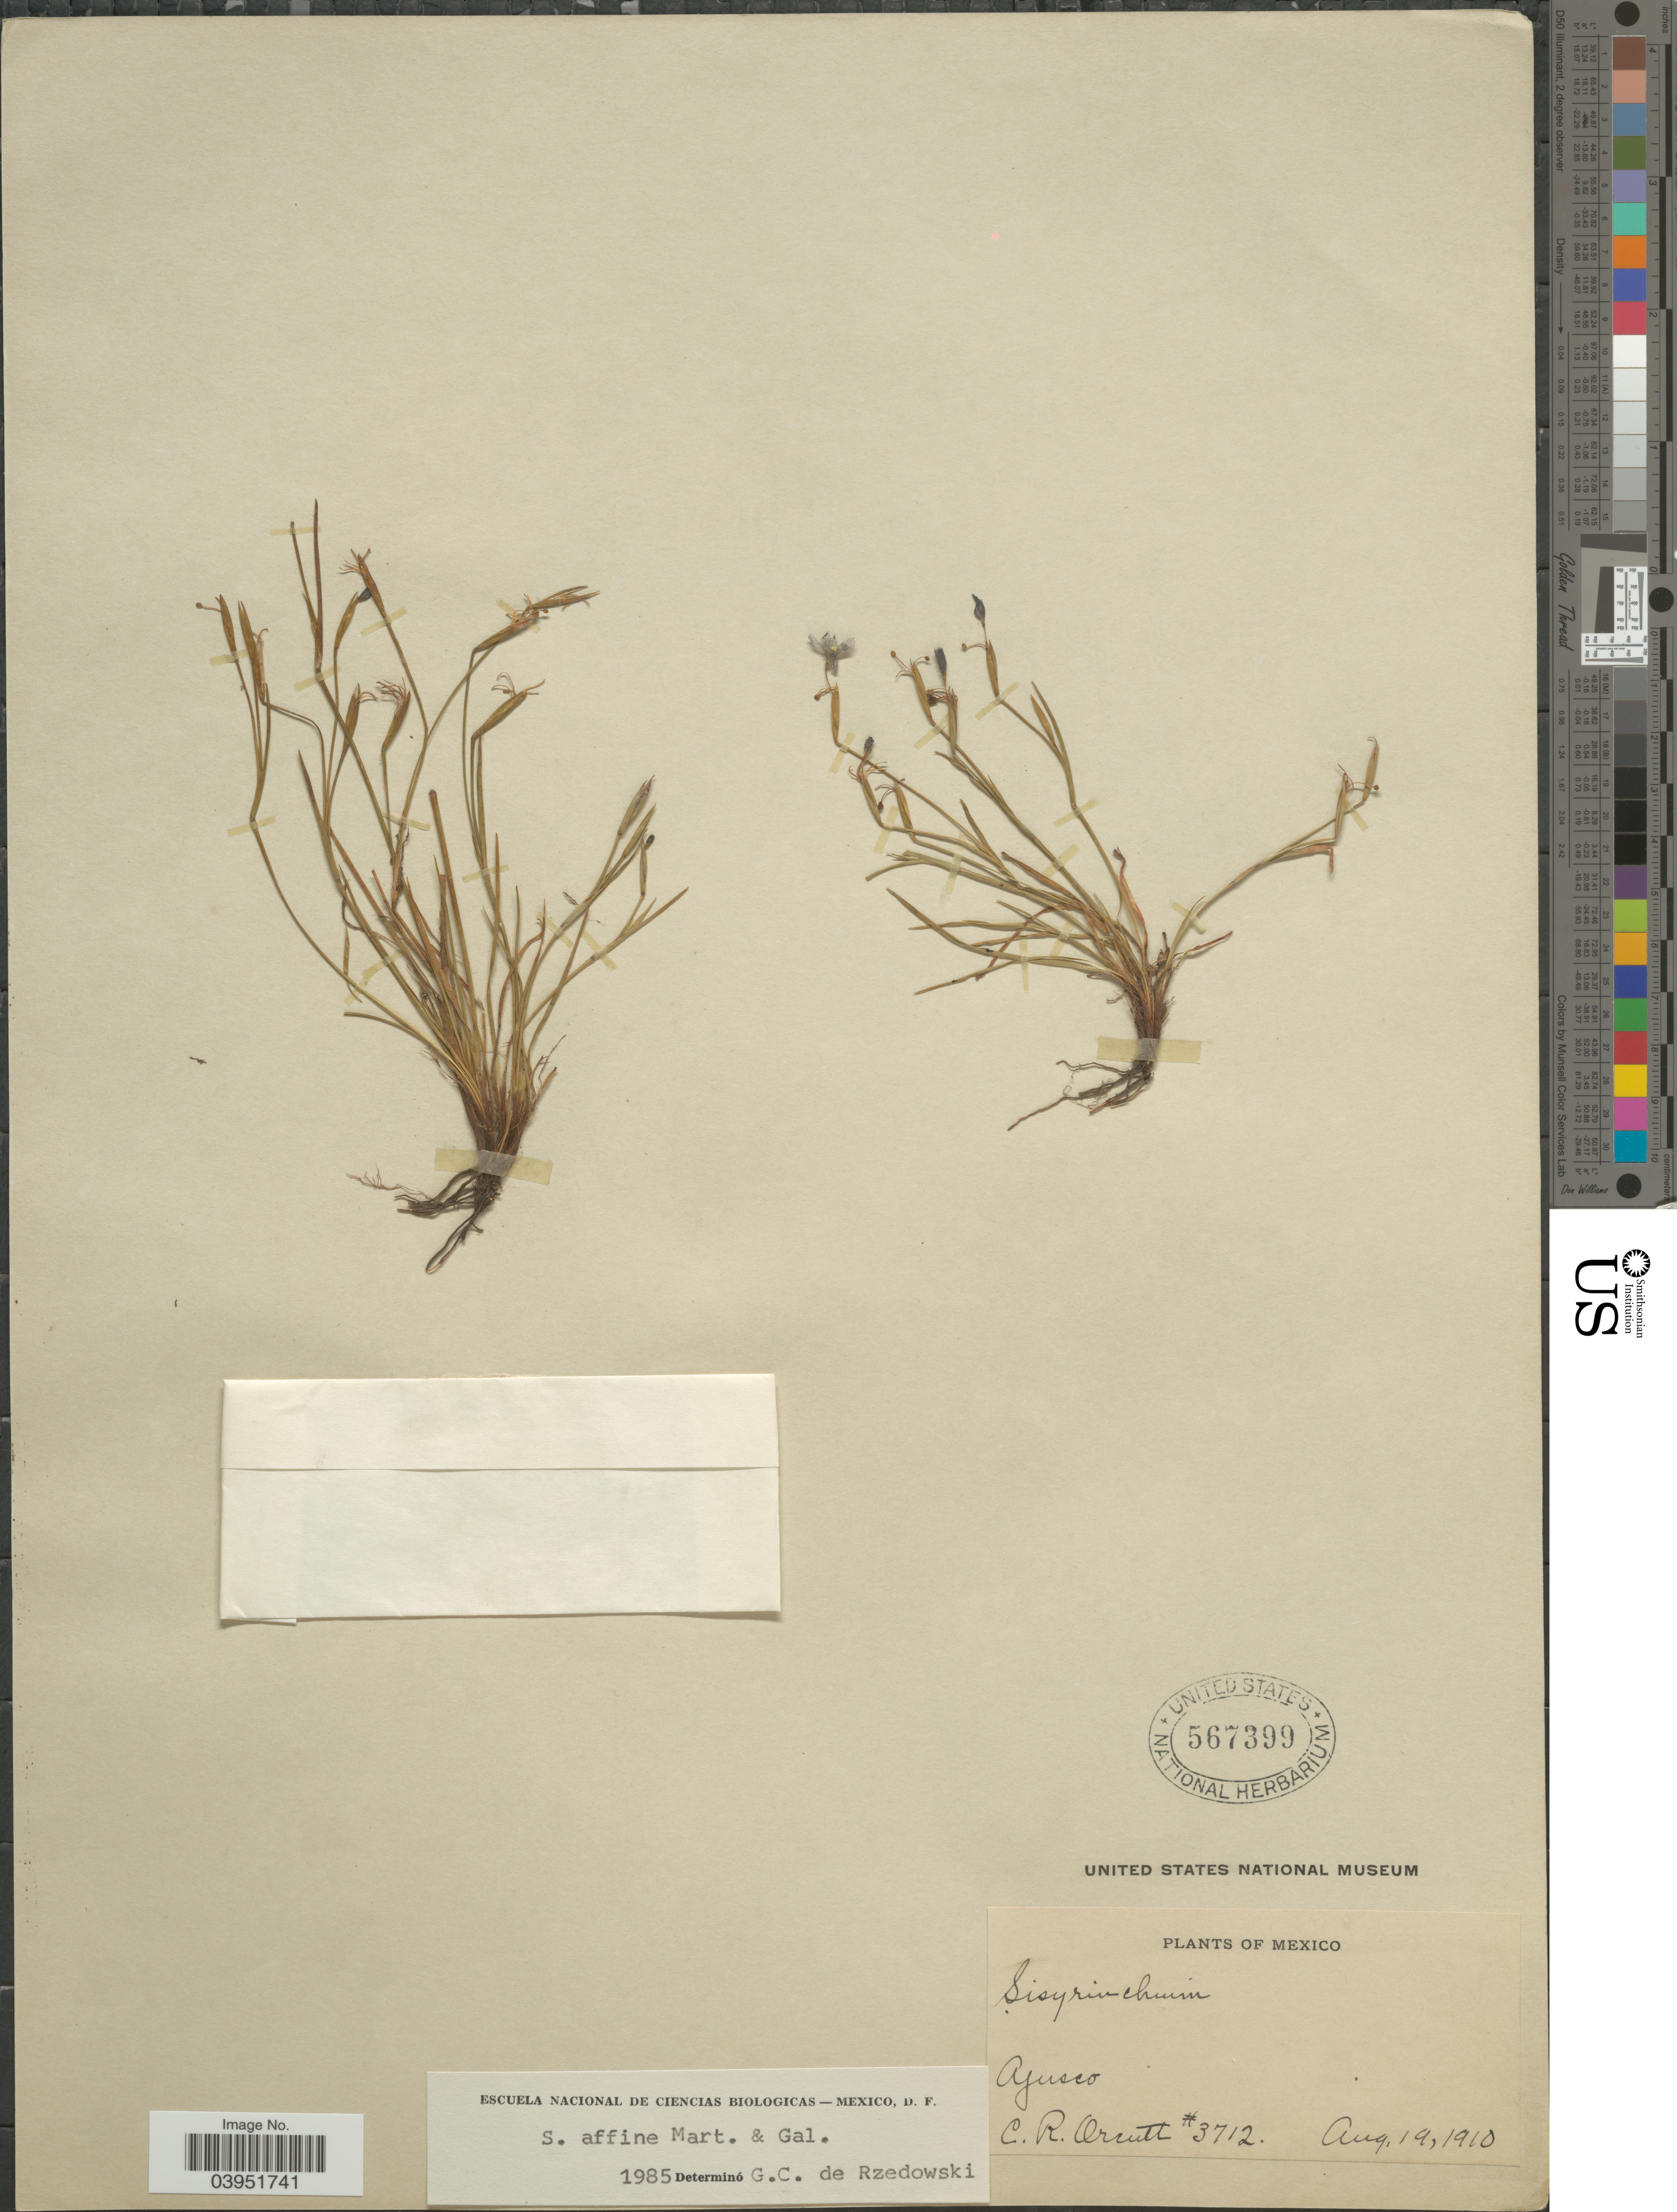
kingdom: Plantae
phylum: Tracheophyta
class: Liliopsida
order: Asparagales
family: Iridaceae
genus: Sisyrinchium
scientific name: Sisyrinchium affine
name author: M. Martens & Galeotti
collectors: C. R. Orcutt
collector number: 3712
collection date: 1910-08-19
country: Mexico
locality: Ajusco.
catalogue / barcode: US 567399